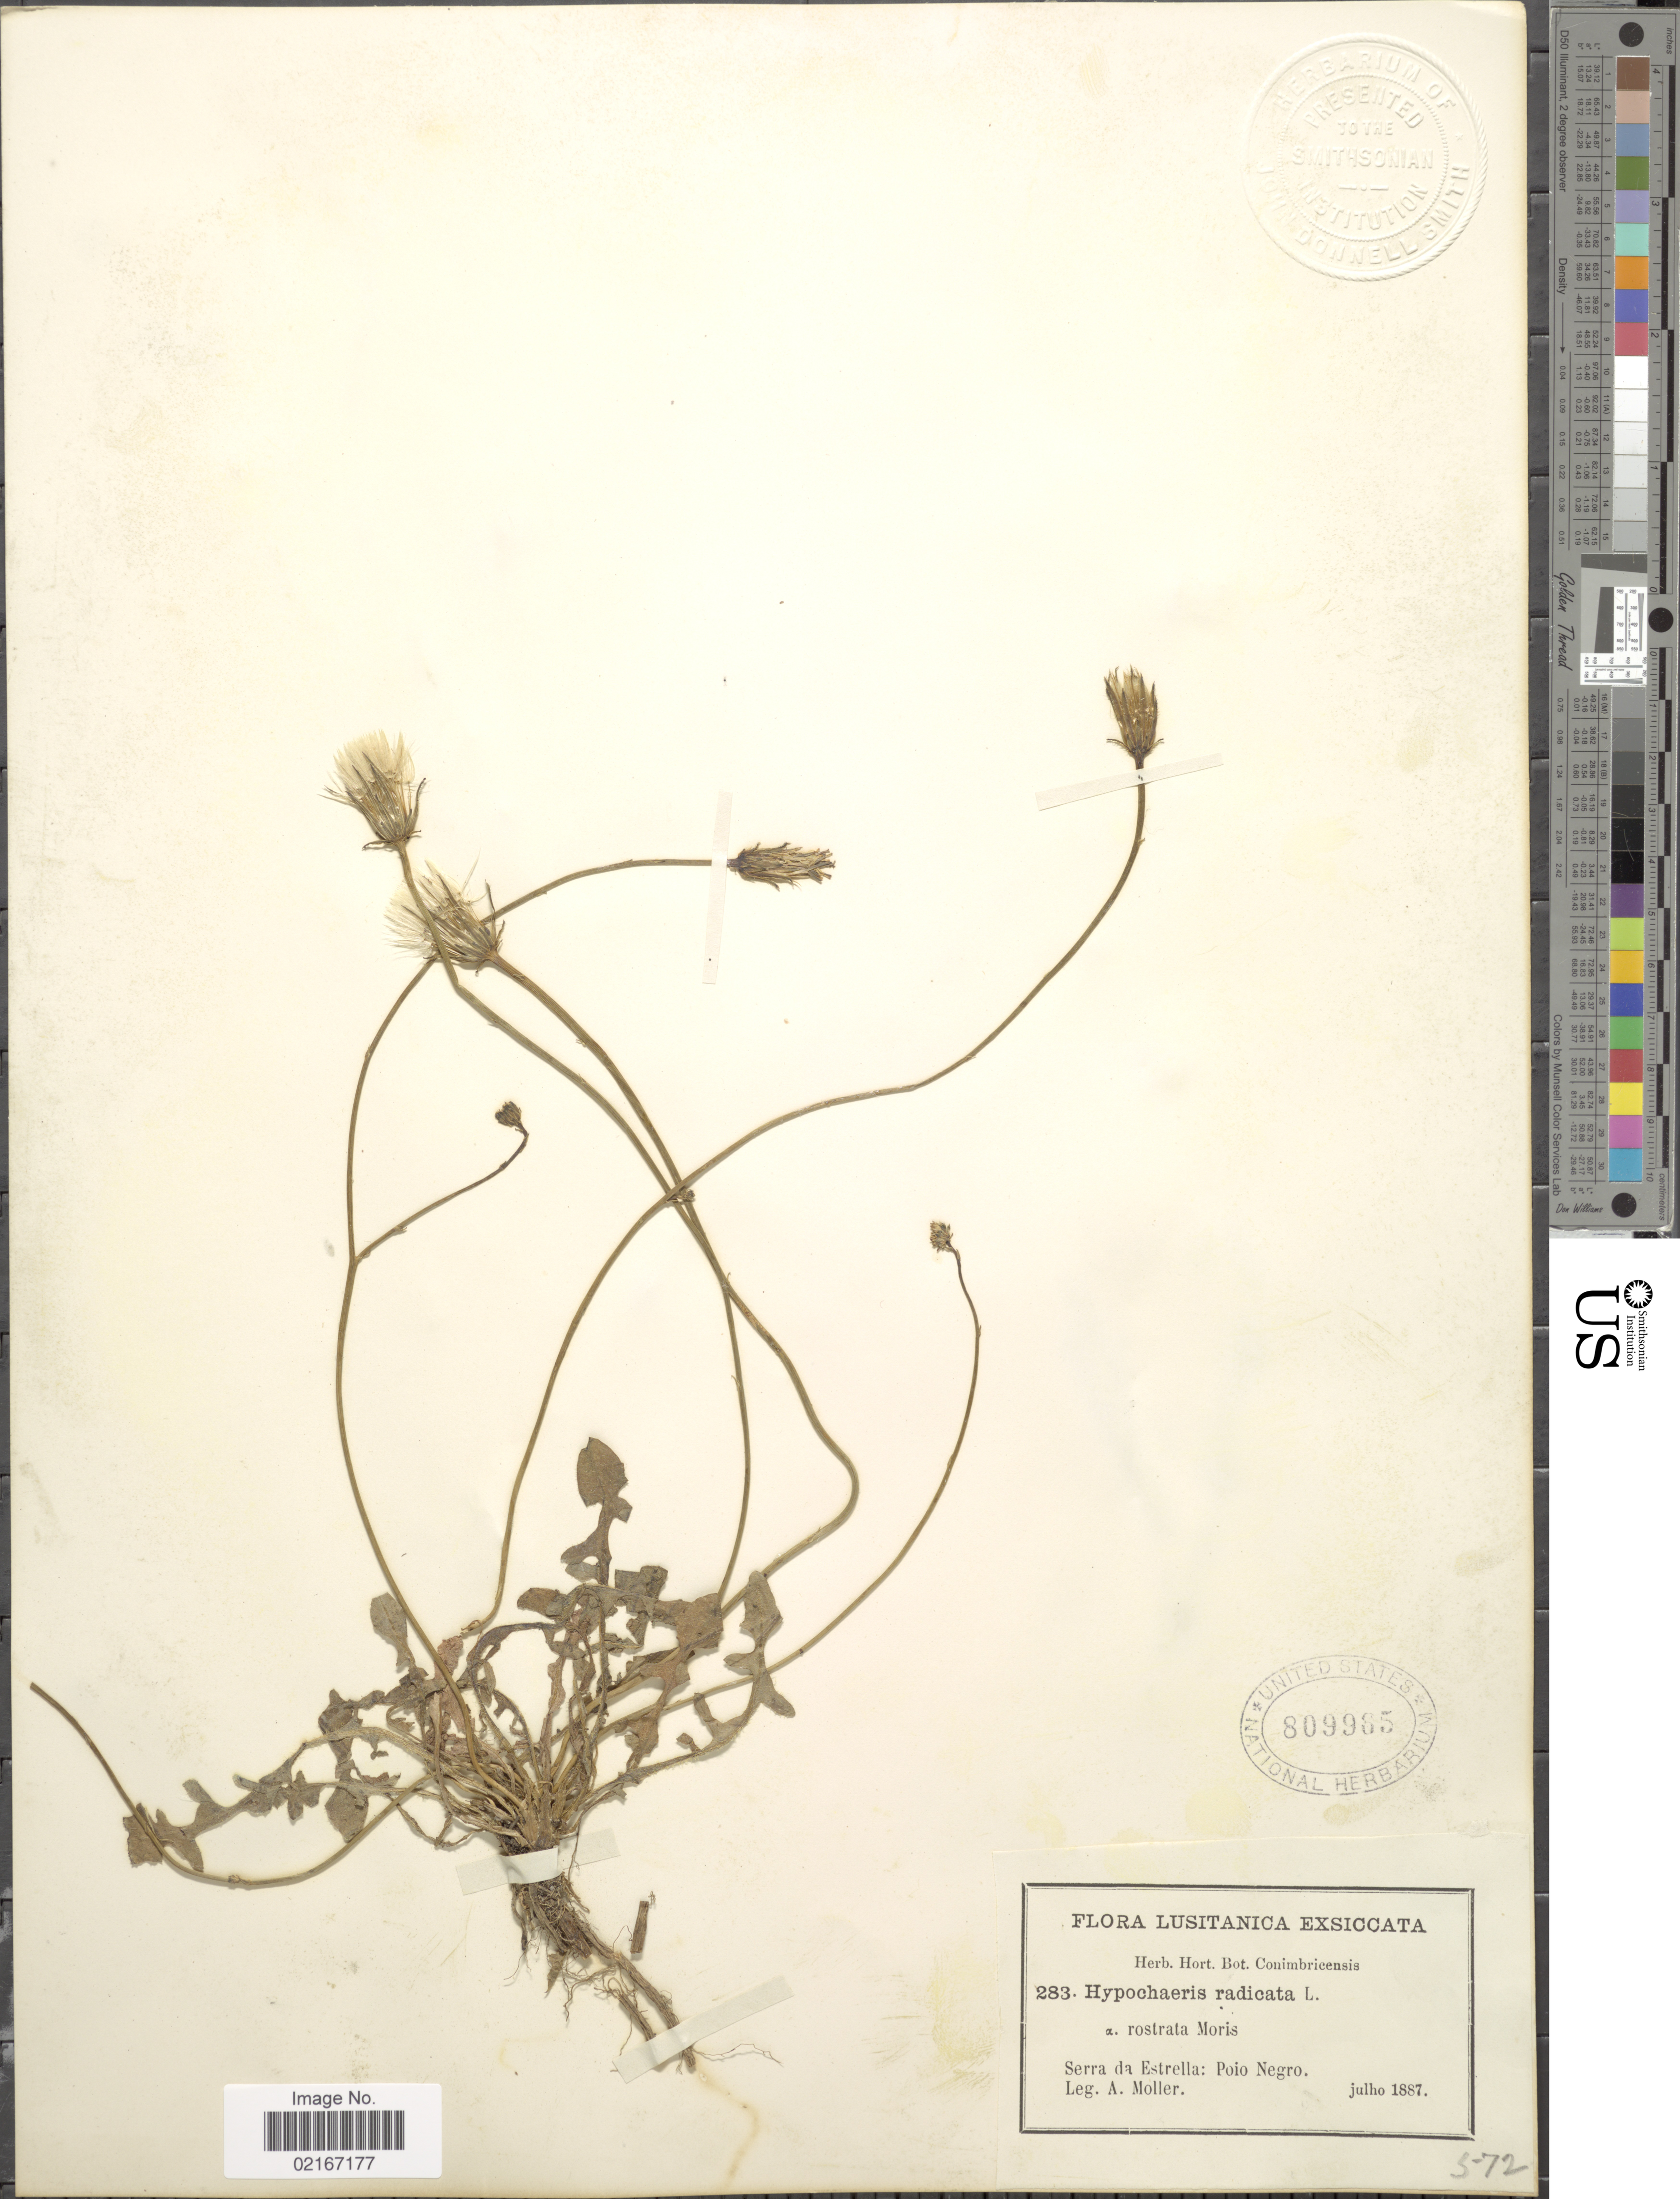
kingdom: Plantae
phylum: Tracheophyta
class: Magnoliopsida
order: Asterales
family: Asteraceae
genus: Hypochaeris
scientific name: Hypochaeris radicata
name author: L.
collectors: A. Moller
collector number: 283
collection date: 1887-07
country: Portugal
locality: Lusitanica, Serra da Estrella: Poio Negro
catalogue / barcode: US 809965